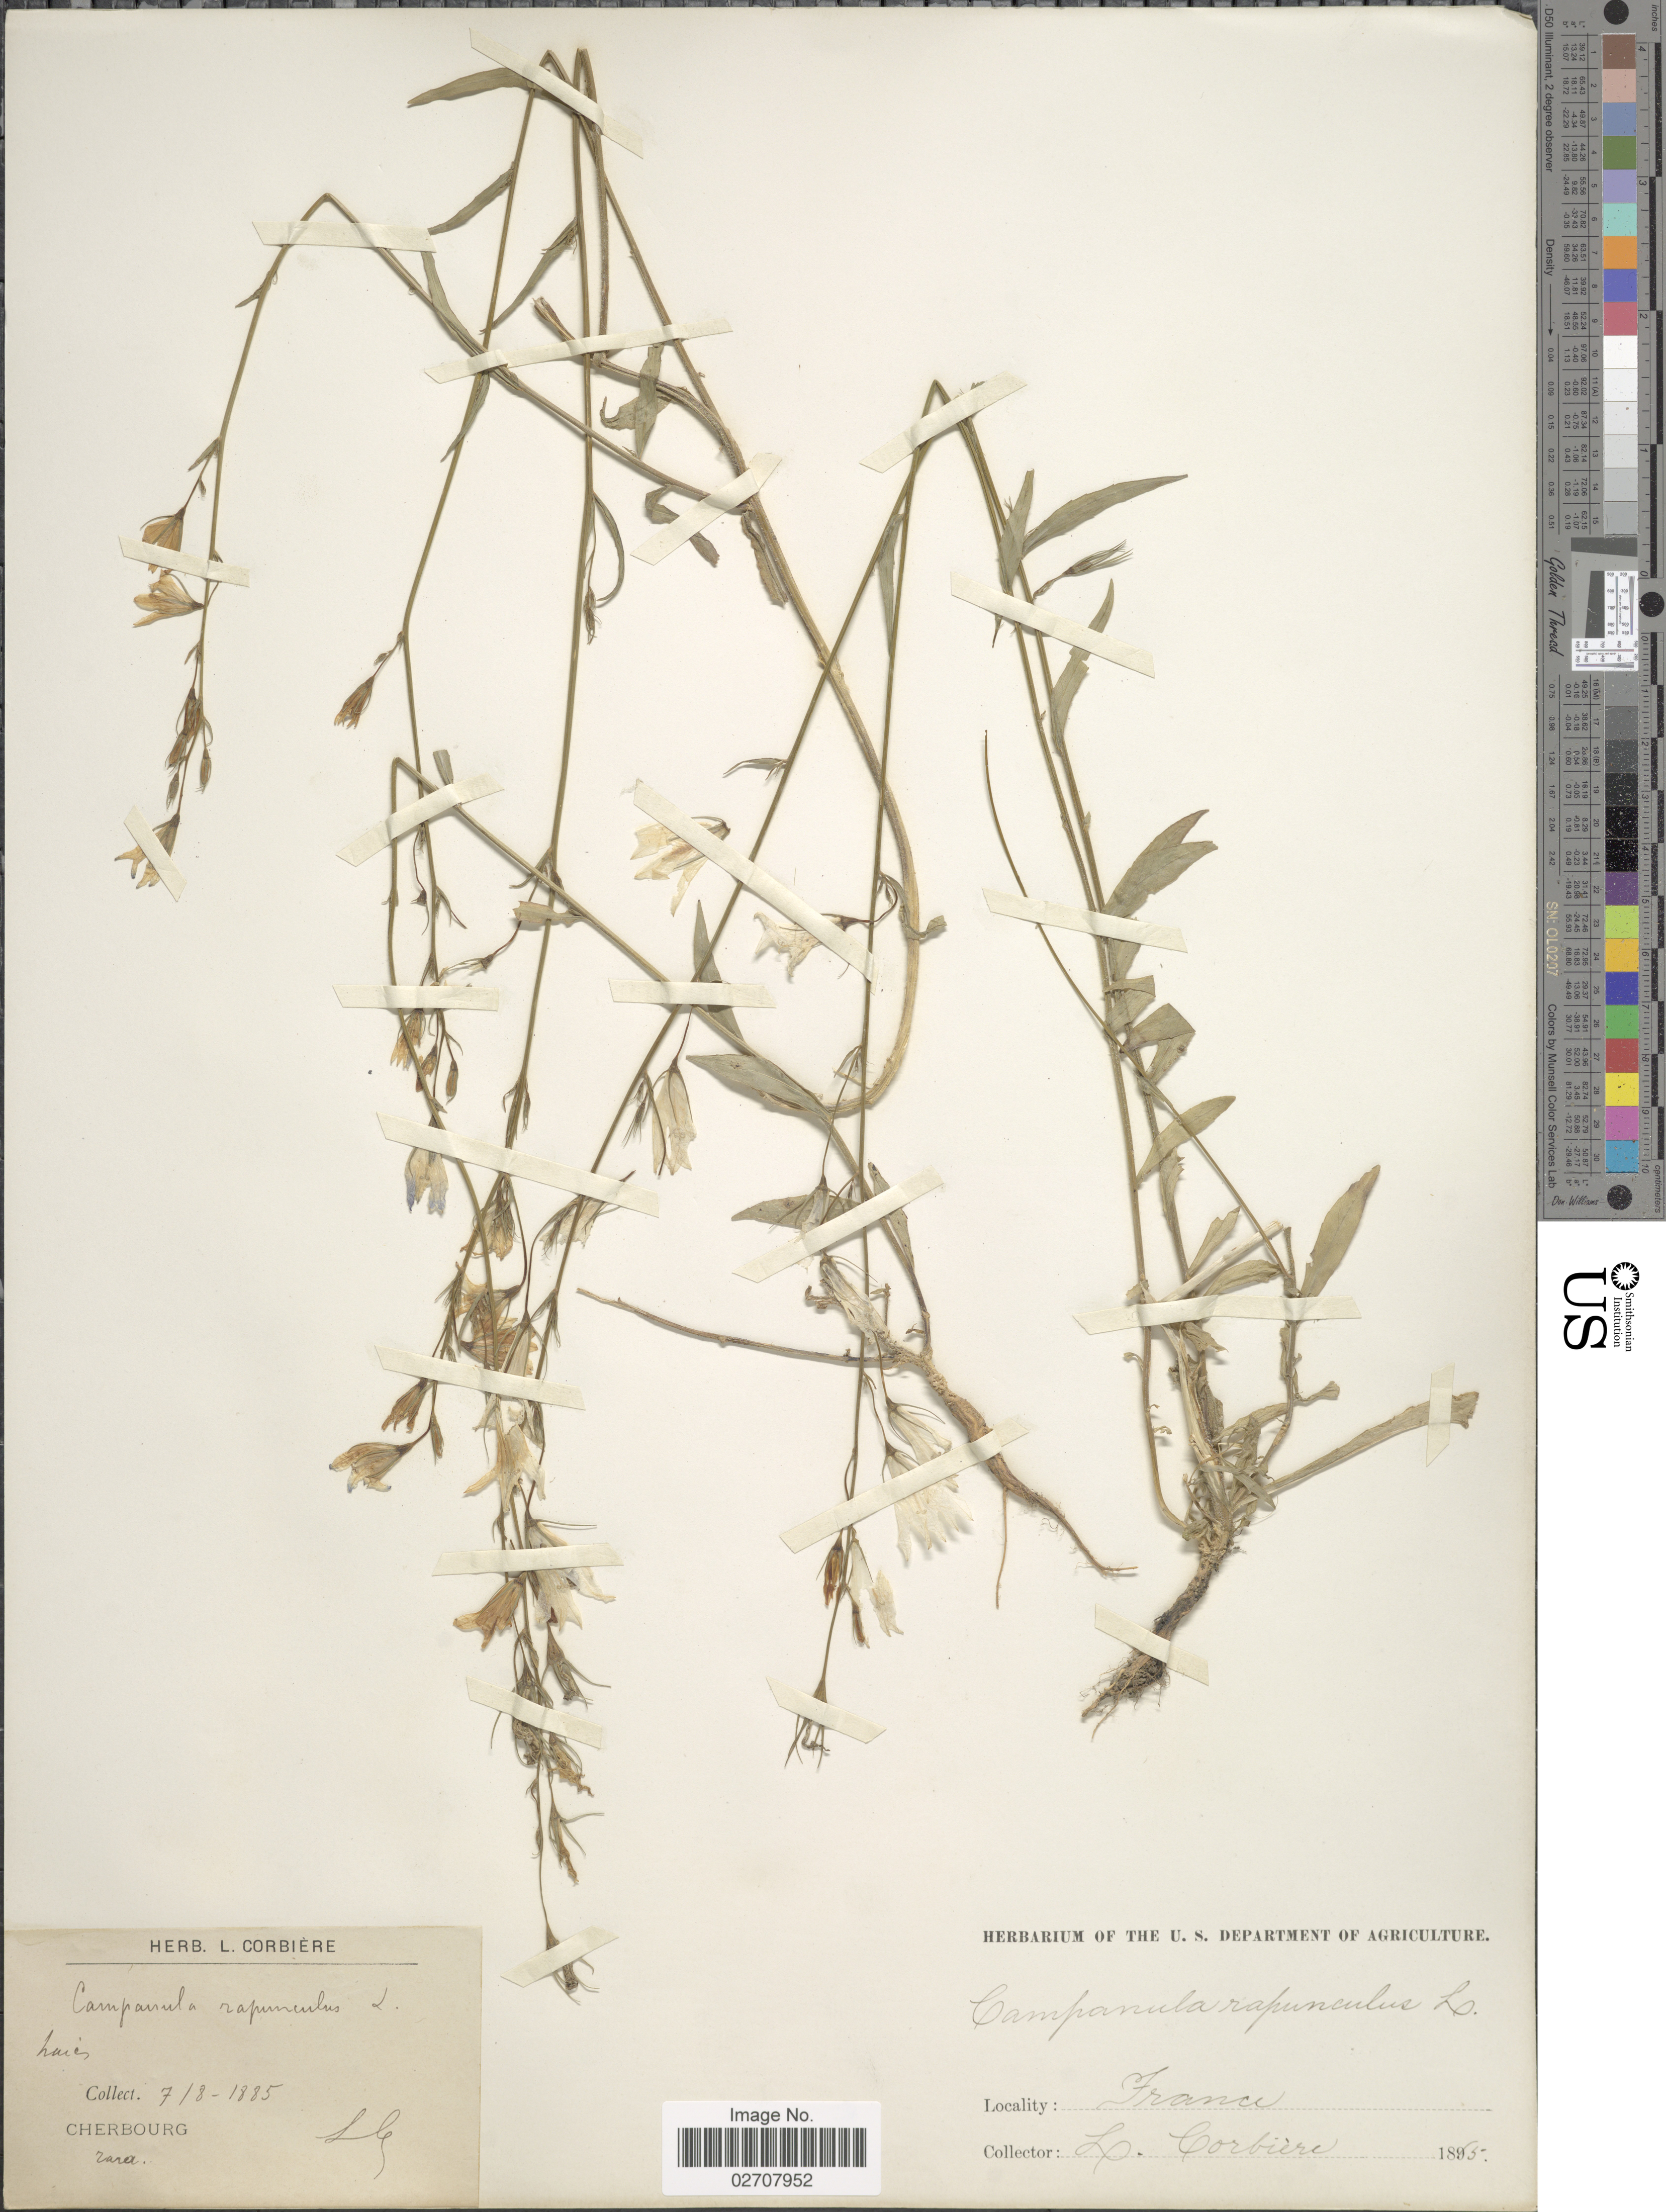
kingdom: Plantae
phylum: Tracheophyta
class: Magnoliopsida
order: Asterales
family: Campanulaceae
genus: Campanula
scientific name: Campanula rapunculus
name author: L.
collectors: L. Corbière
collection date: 1885-08-07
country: France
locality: Cherbourg